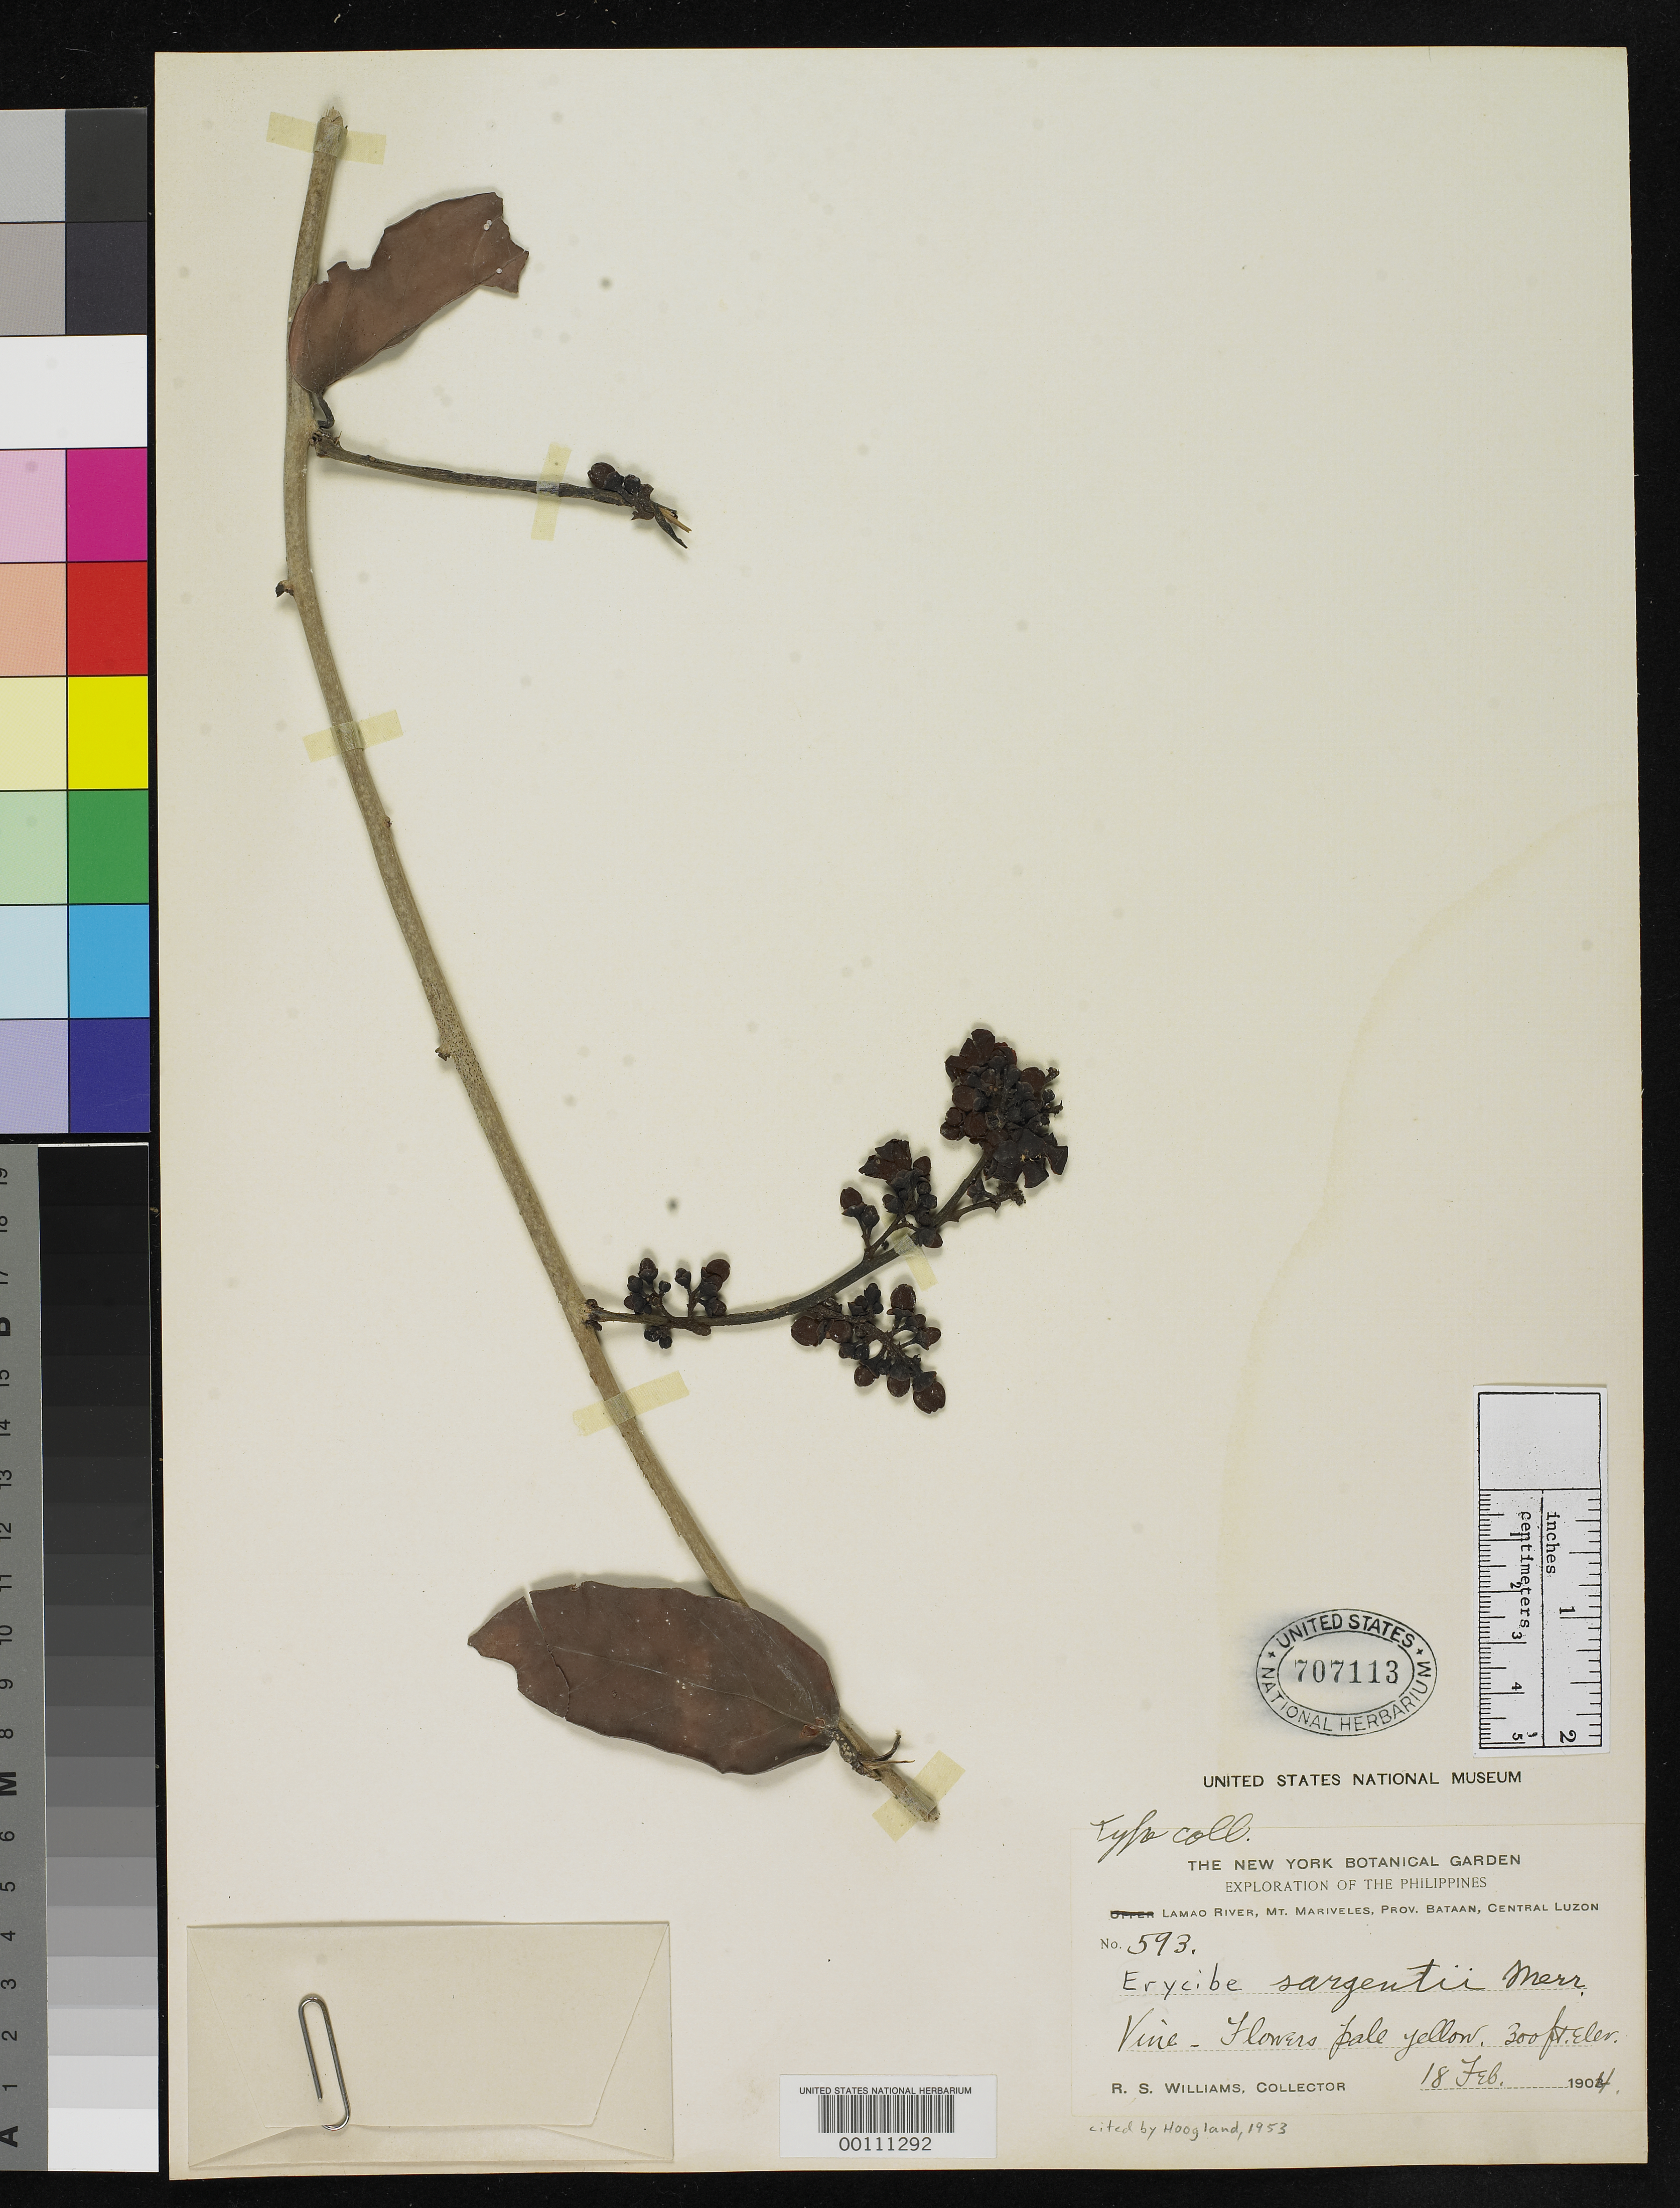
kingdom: Plantae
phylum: Tracheophyta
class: Magnoliopsida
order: Solanales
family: Convolvulaceae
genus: Erycibe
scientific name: Erycibe sargentii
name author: Merr.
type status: Isotype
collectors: R. S. Williams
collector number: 593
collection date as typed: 18 Feb 1904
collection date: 1904-02-18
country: Philippines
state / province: Central Luzon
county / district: Bataan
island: Luzon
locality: Lamao River, Mt Mariveles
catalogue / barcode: US 707113